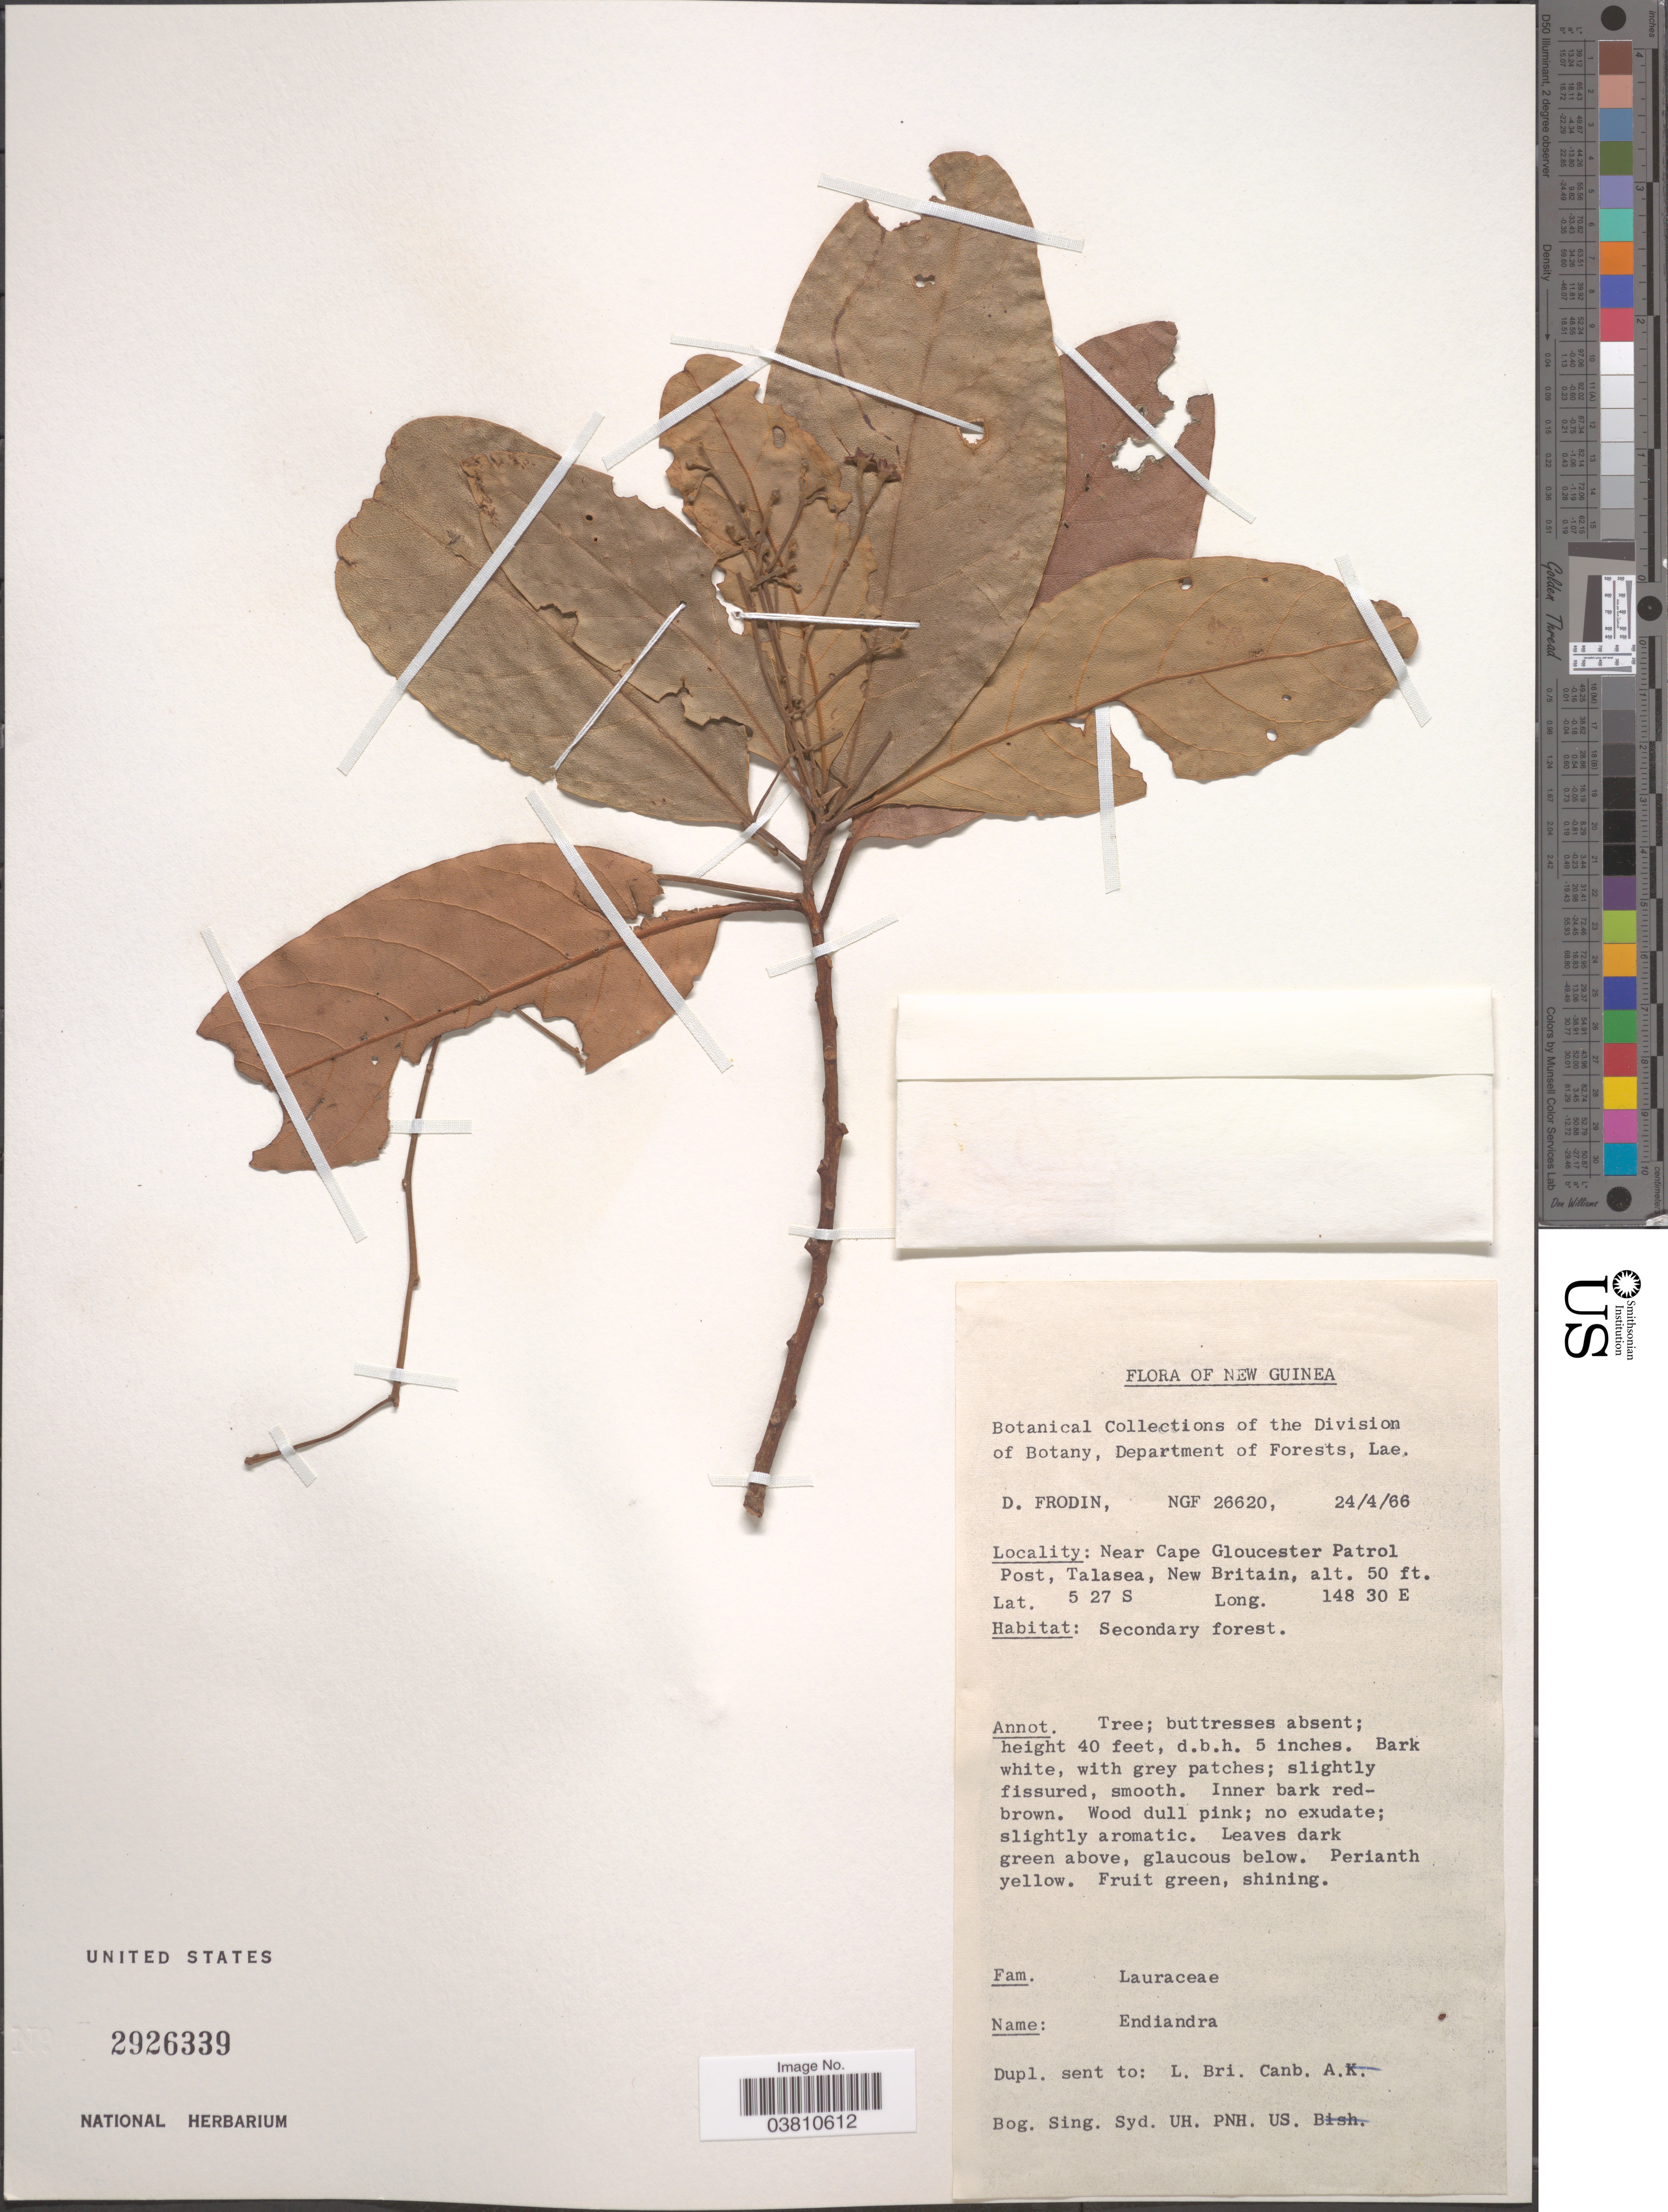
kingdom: Plantae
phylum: Tracheophyta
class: Magnoliopsida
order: Laurales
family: Lauraceae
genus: Endiandra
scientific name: Endiandra sp.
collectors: D. G. Frodin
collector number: NGF 26620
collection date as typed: Transcribed d/m/y: 24/4/66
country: Papua New Guinea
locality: New Guinea. Near Cape Gloucester Patrol Post, Talasea, New Britain.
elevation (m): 15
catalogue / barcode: US 2926339